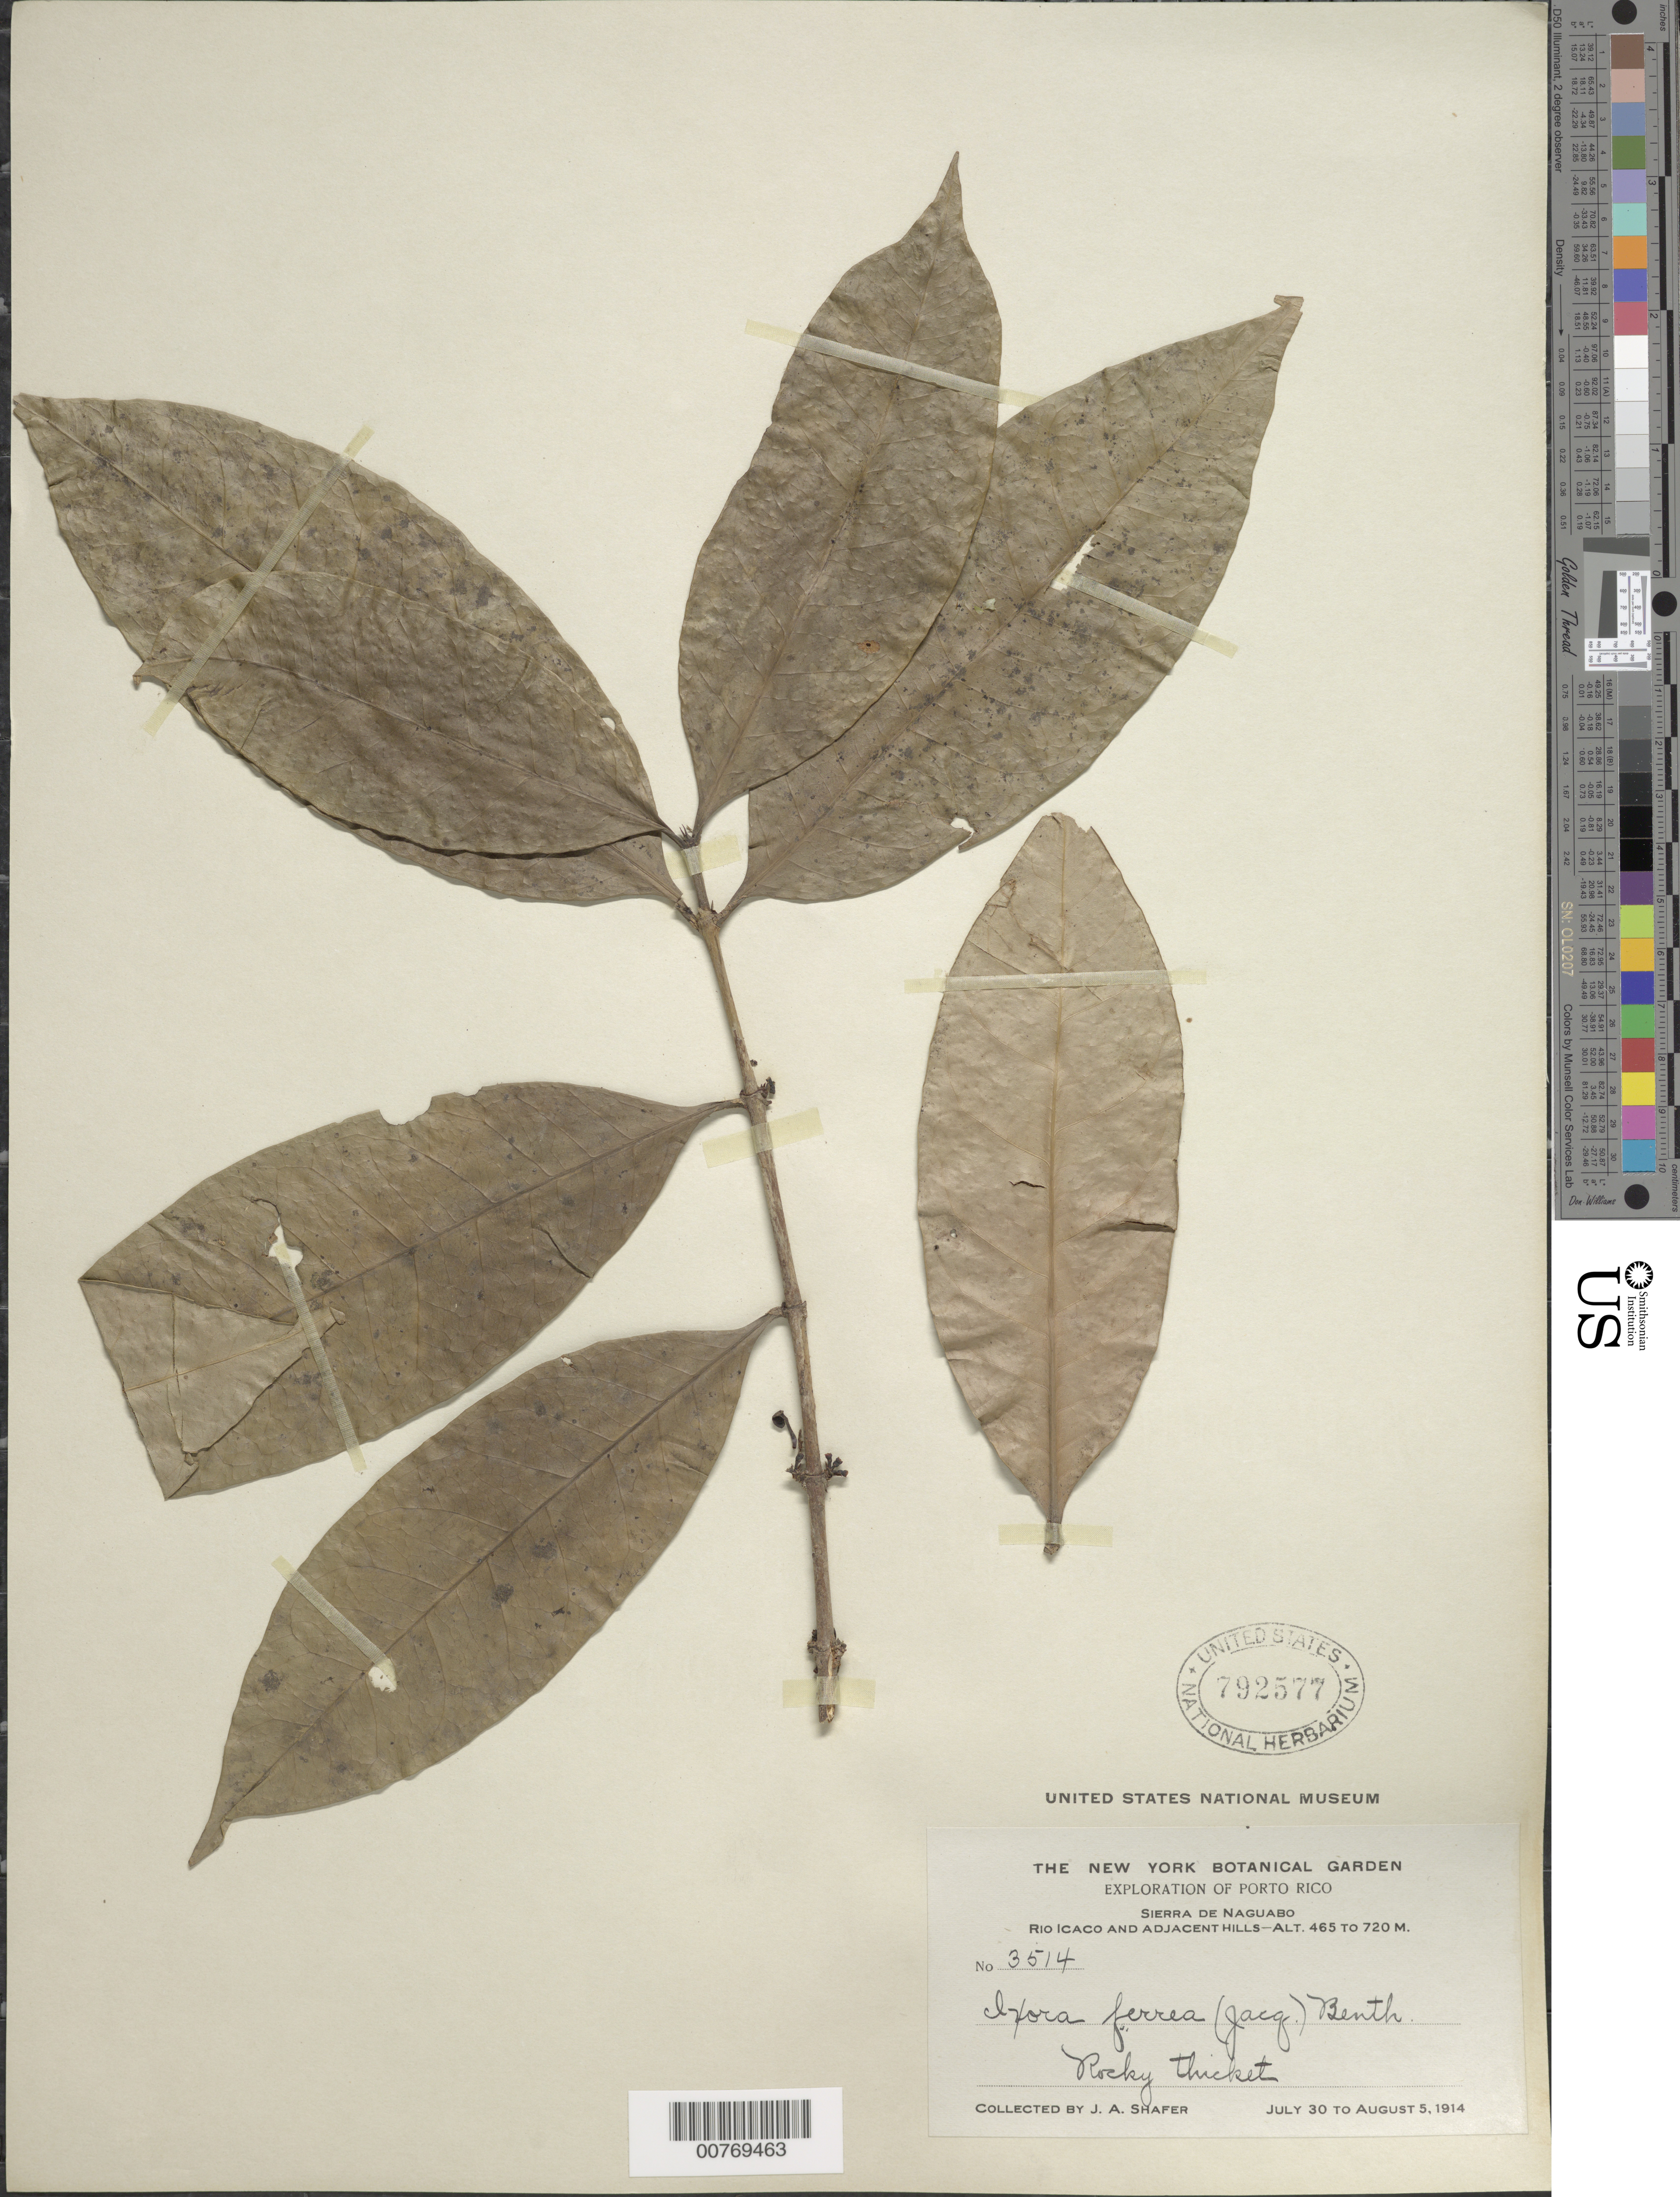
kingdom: Plantae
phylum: Tracheophyta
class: Magnoliopsida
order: Gentianales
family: Rubiaceae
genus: Ixora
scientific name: Ixora ferrea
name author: (Jacq.) Benth.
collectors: J. A. Shafer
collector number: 3514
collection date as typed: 30 Jul 1914 to 05 Aug 1914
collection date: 1914-07-30/1914-08-05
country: Puerto Rico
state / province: Naguabo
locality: Sierra de Naguabo, Río Icaco and adjacent hills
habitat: Rocky thicket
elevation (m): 465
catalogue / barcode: US 792577